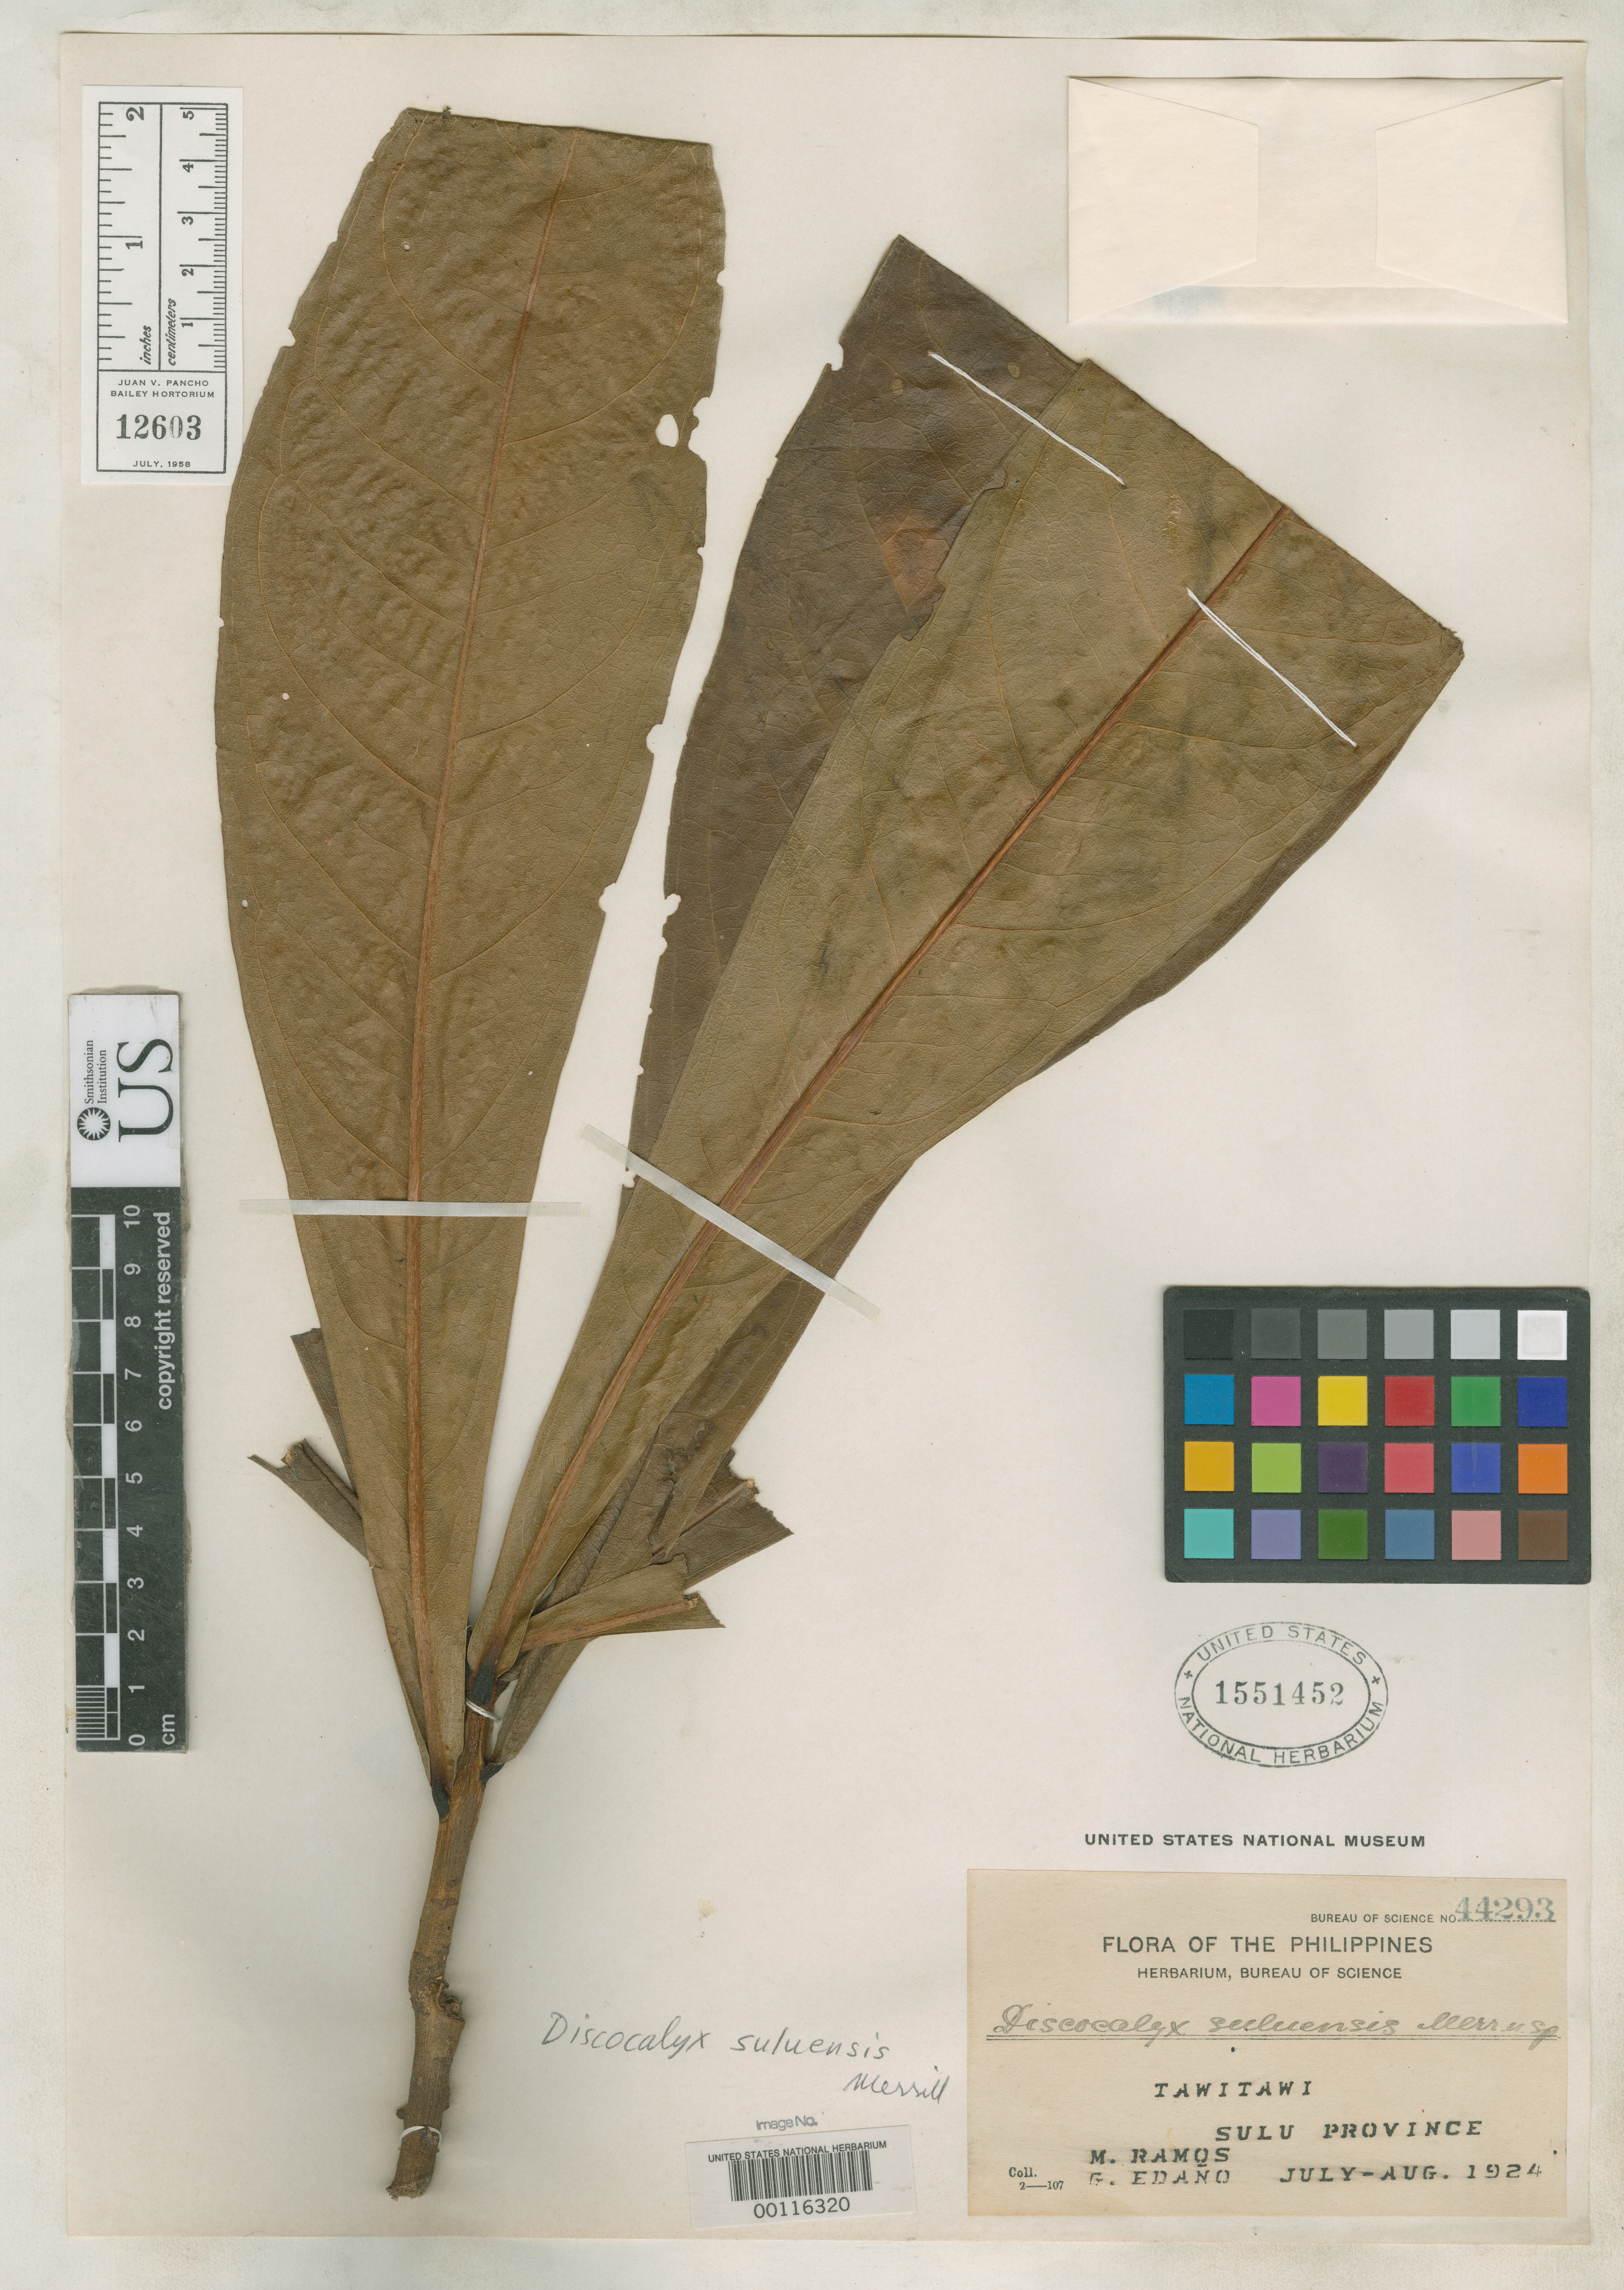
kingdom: Plantae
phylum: Tracheophyta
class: Magnoliopsida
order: Ericales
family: Primulaceae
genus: Discocalyx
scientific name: Discocalyx suluensis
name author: Merr.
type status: Isotype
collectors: M. Ramos & G. E. Edaño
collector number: Bur. Sci. 44293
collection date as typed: Jul 1924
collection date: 1924-07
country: Philippines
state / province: Muslim Mindanao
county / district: Sulu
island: Tawitawi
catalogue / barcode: US 1551452